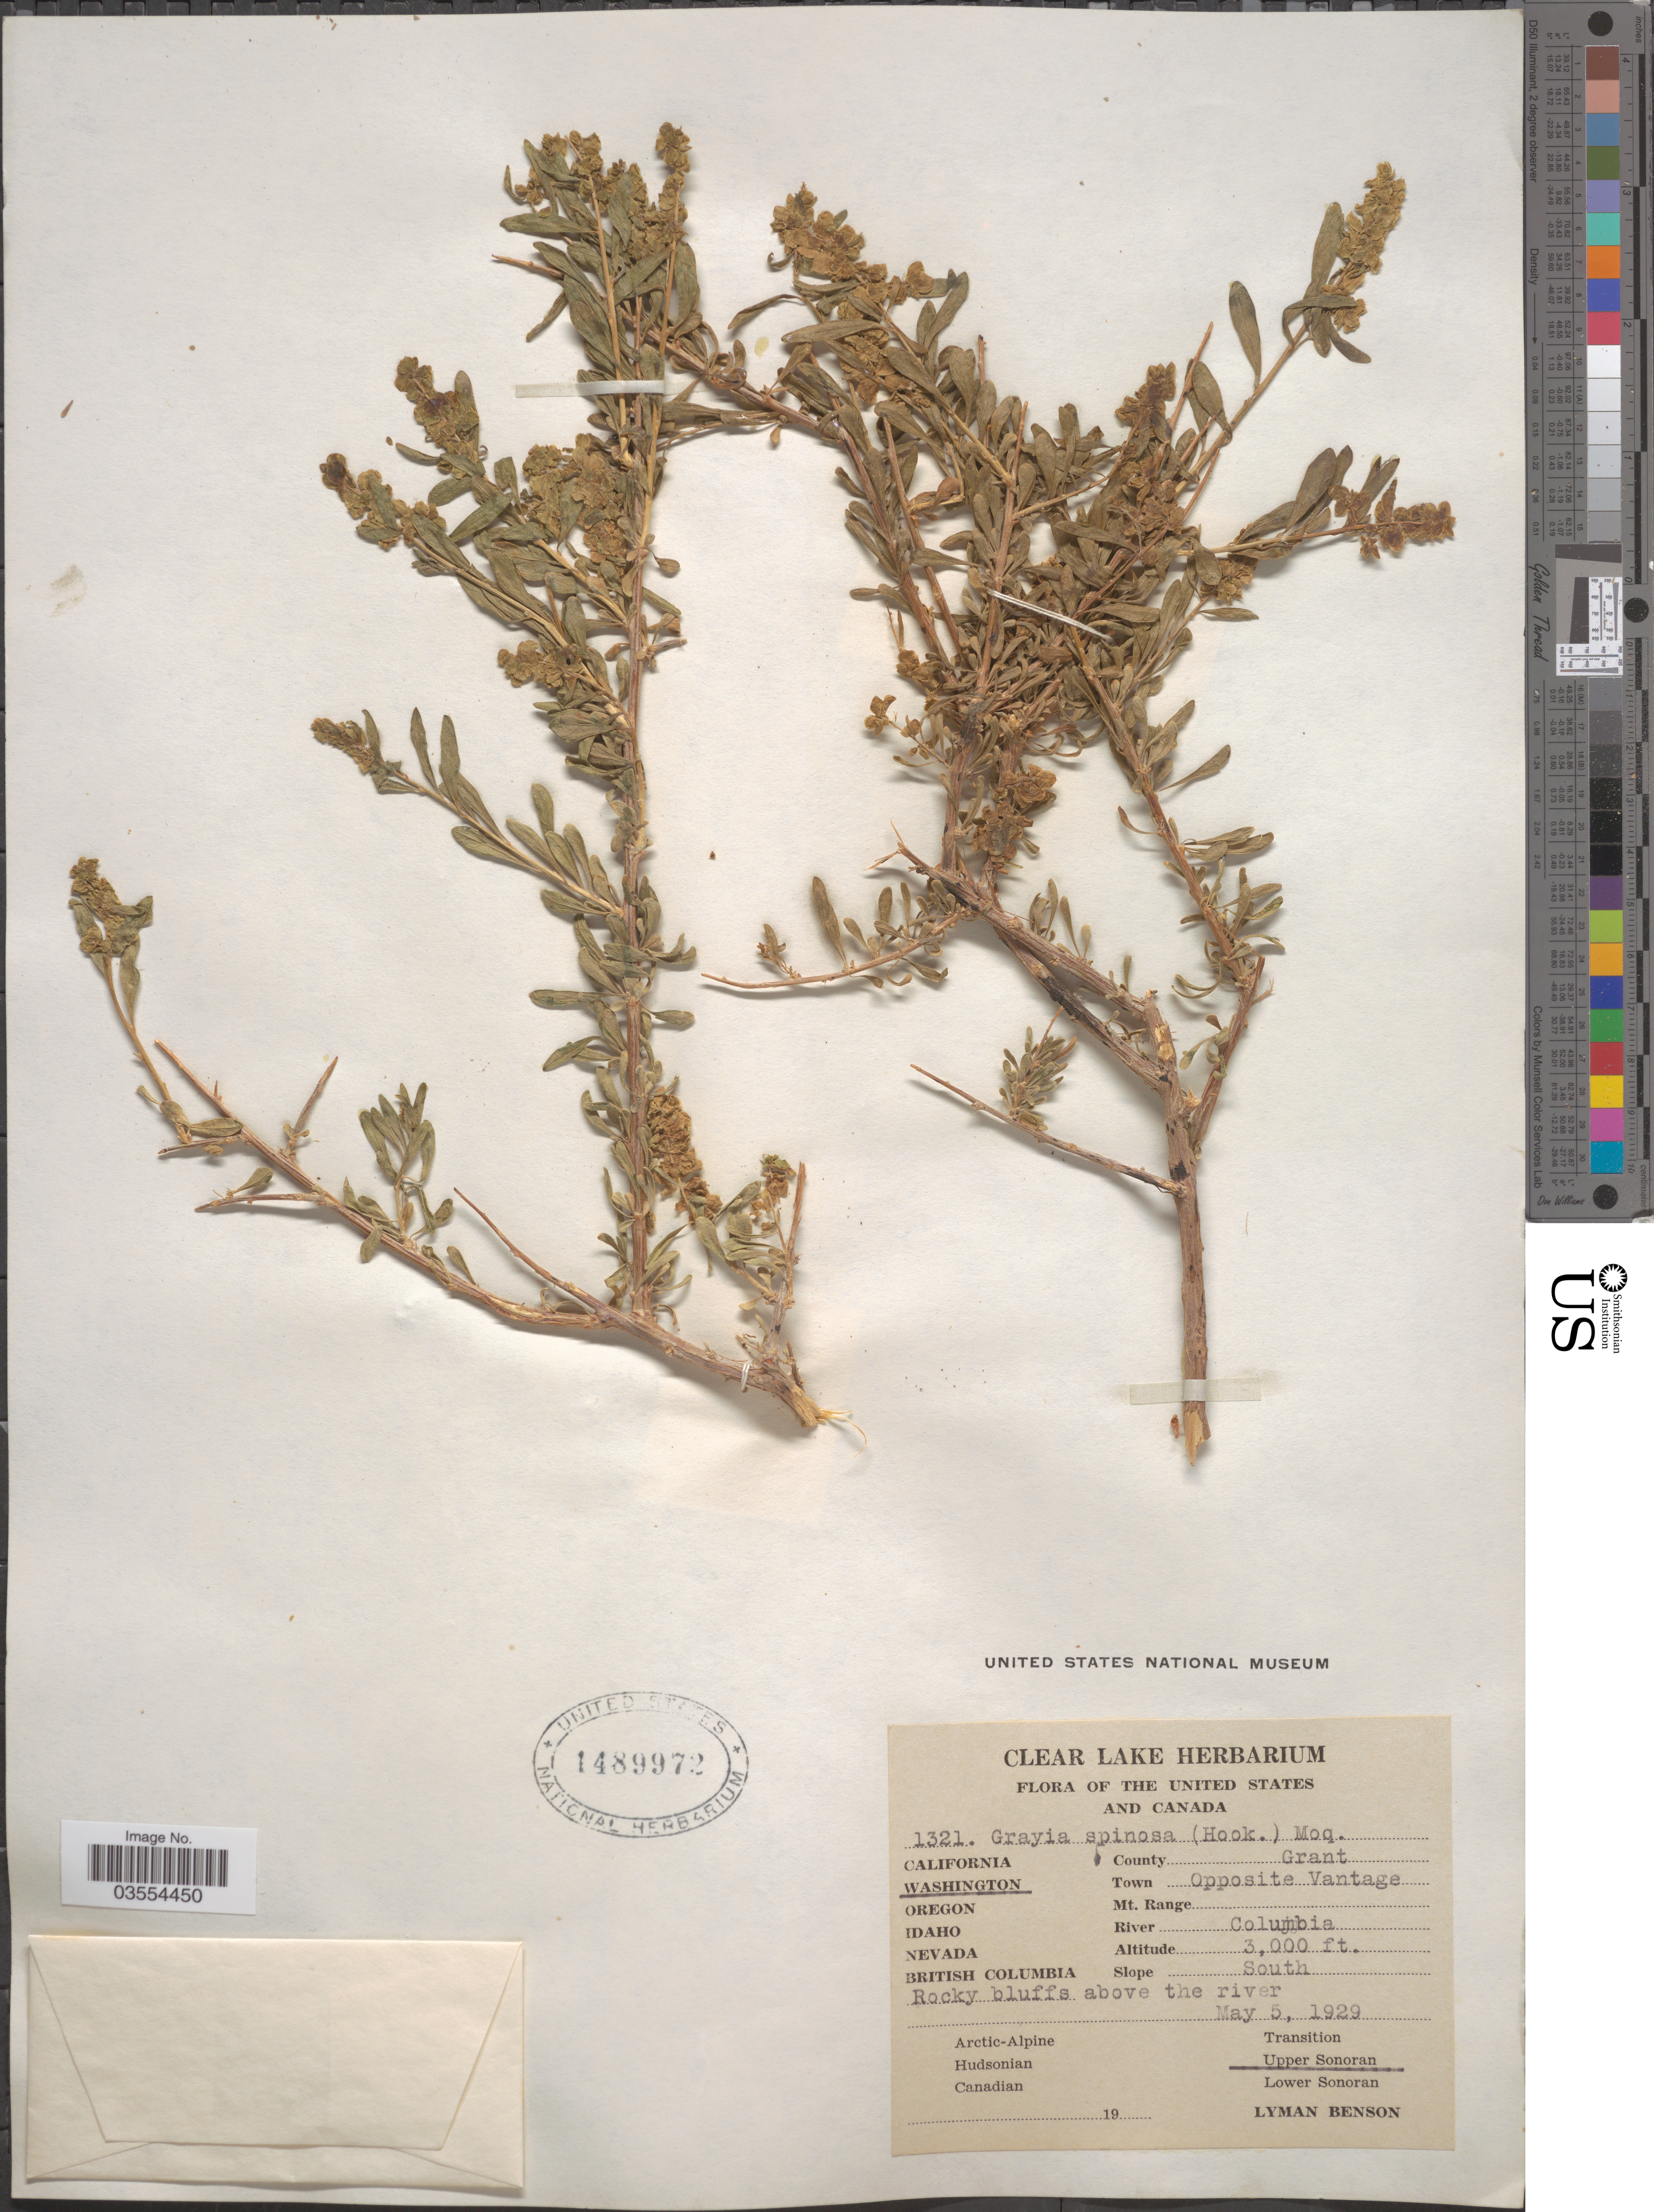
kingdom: Plantae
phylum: Tracheophyta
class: Magnoliopsida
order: Caryophyllales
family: Amaranthaceae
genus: Grayia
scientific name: Grayia spinosa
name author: (Hook.) Moq.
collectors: L. D. Benson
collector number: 1321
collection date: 1929-05-05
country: United States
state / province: Washington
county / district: Grant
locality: County Grant. Town Opposite Vantage. River Columbia. Slope South. Rocky bluffs above the river. Upper Sonoran.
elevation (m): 914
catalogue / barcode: US 1489972